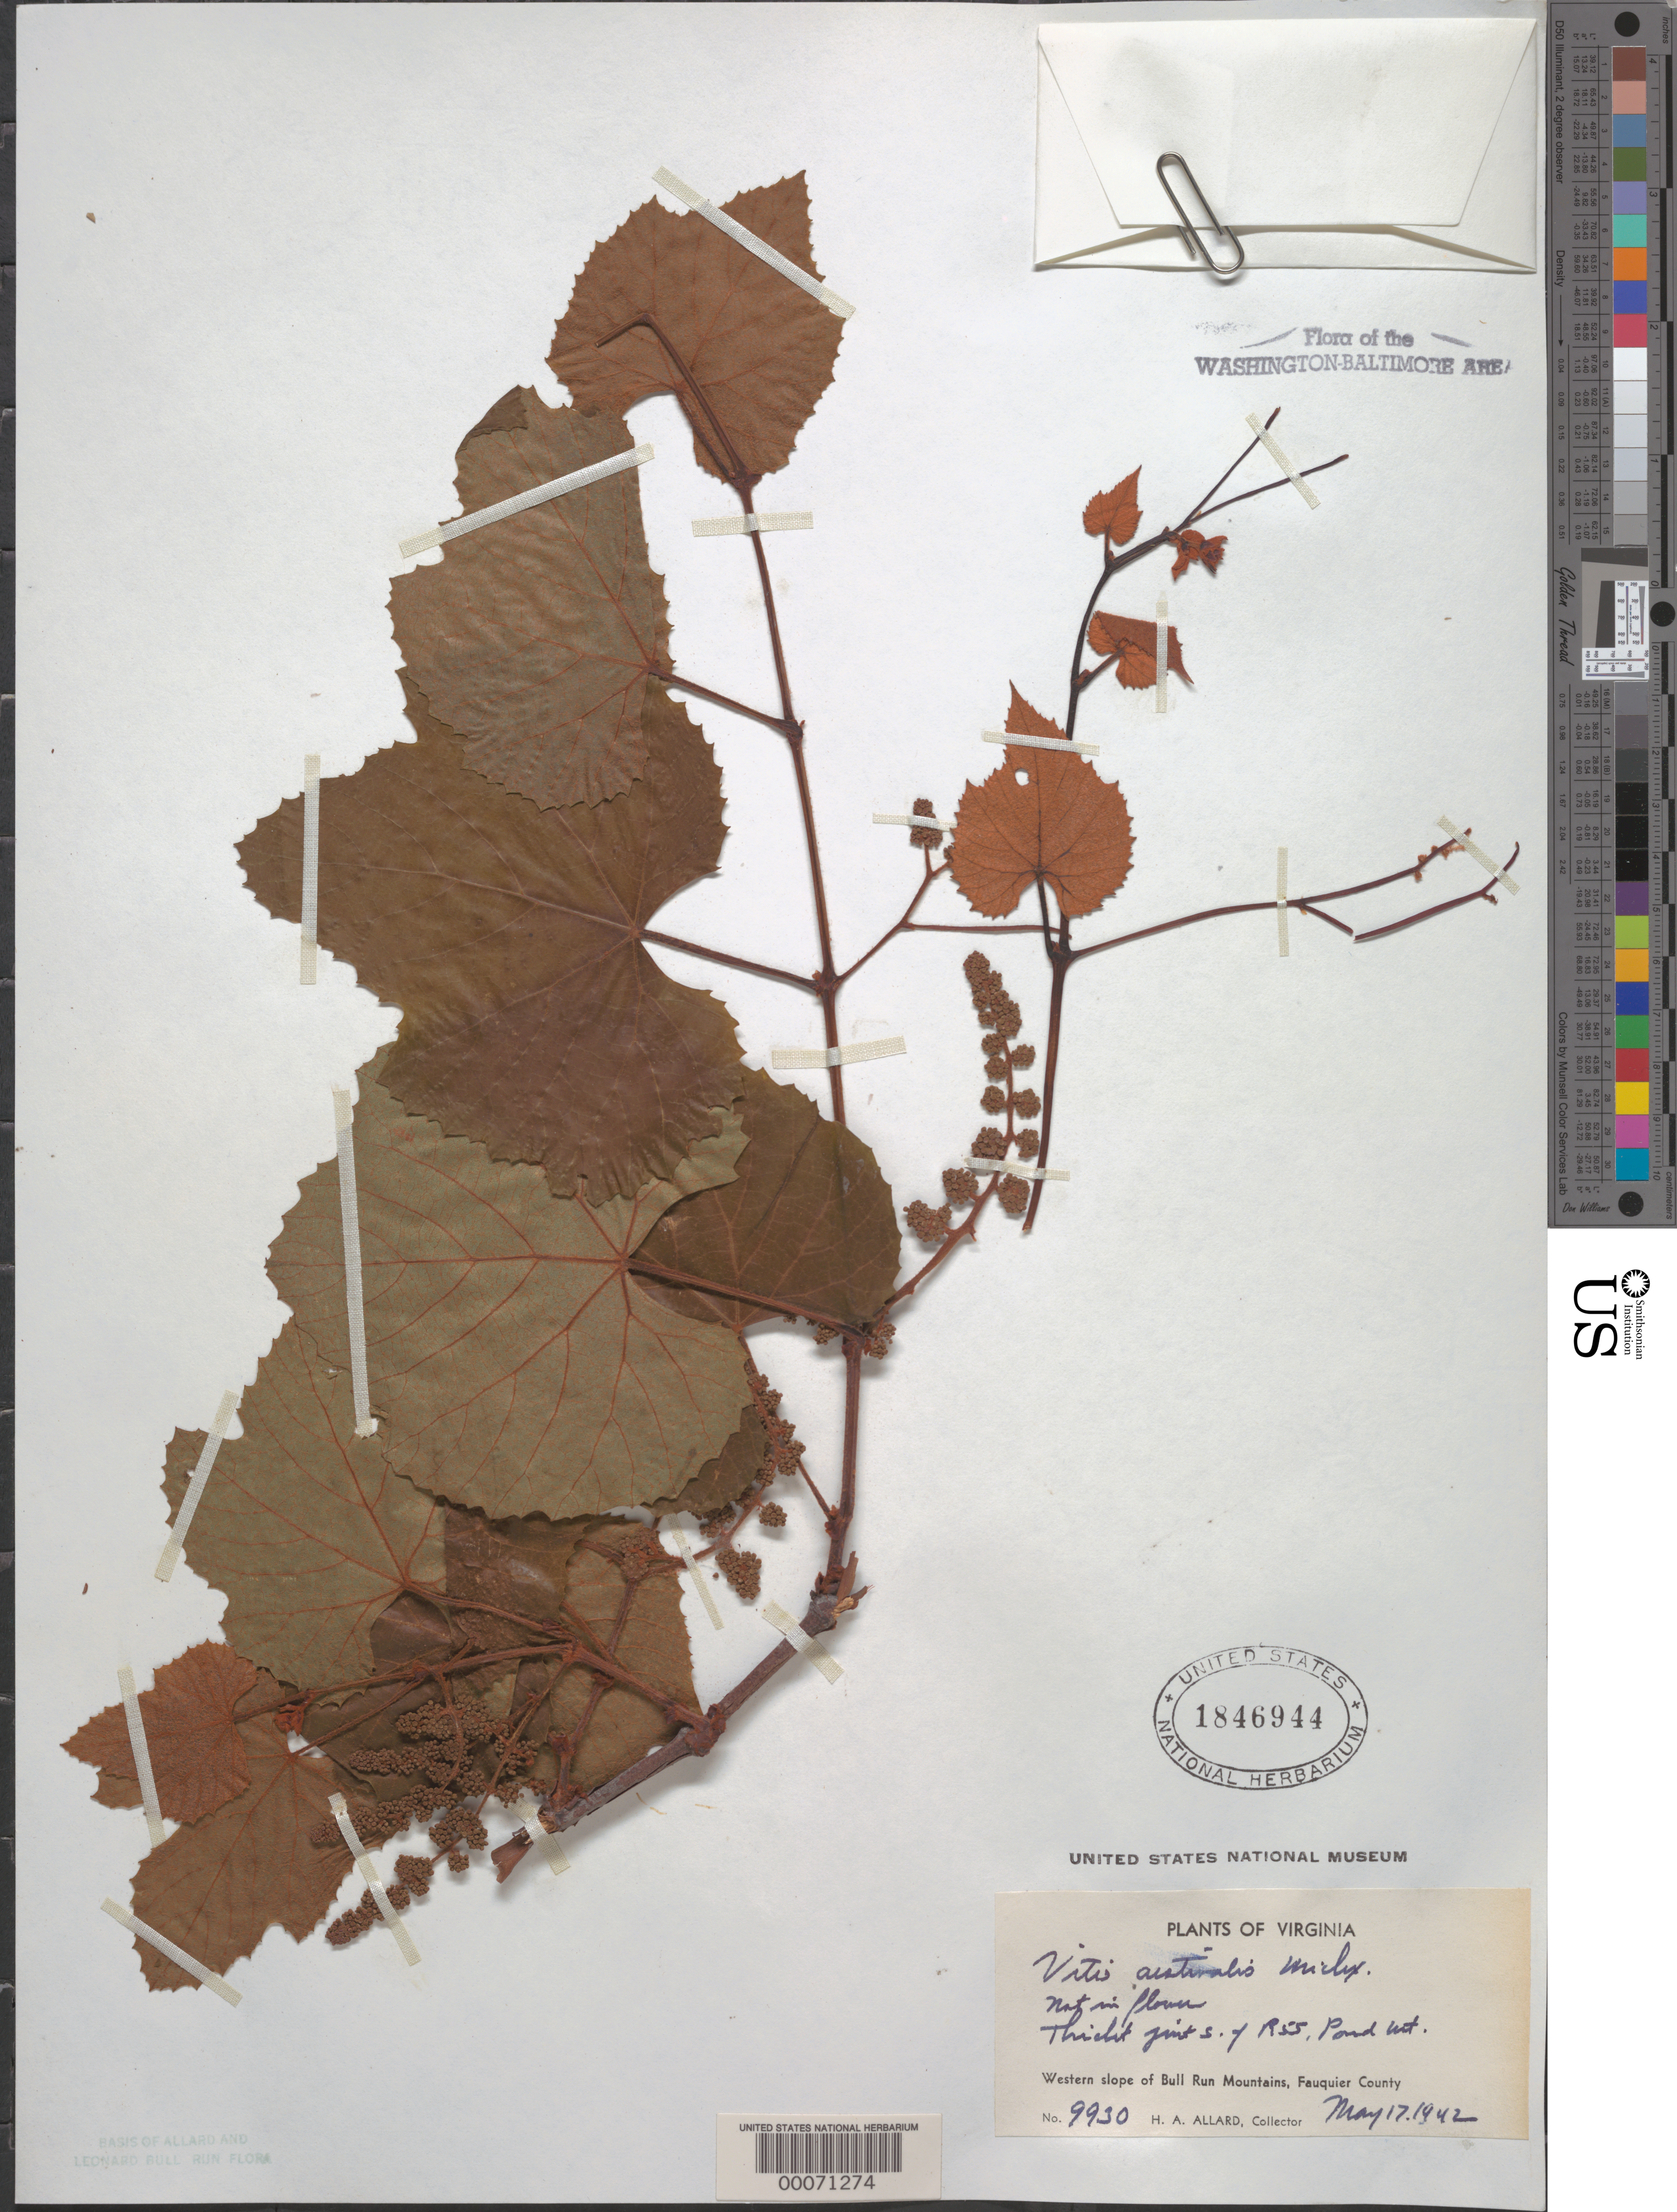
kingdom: Plantae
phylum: Tracheophyta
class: Magnoliopsida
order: Vitales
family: Vitaceae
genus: Vitis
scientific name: Vitis aestivalis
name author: Michx.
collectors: H. A. Allard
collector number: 9930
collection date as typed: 17 May 1942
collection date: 1942-05-17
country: United States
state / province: Virginia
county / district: Fauquier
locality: South of Route 55, Pond Mountains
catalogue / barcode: US 1846944